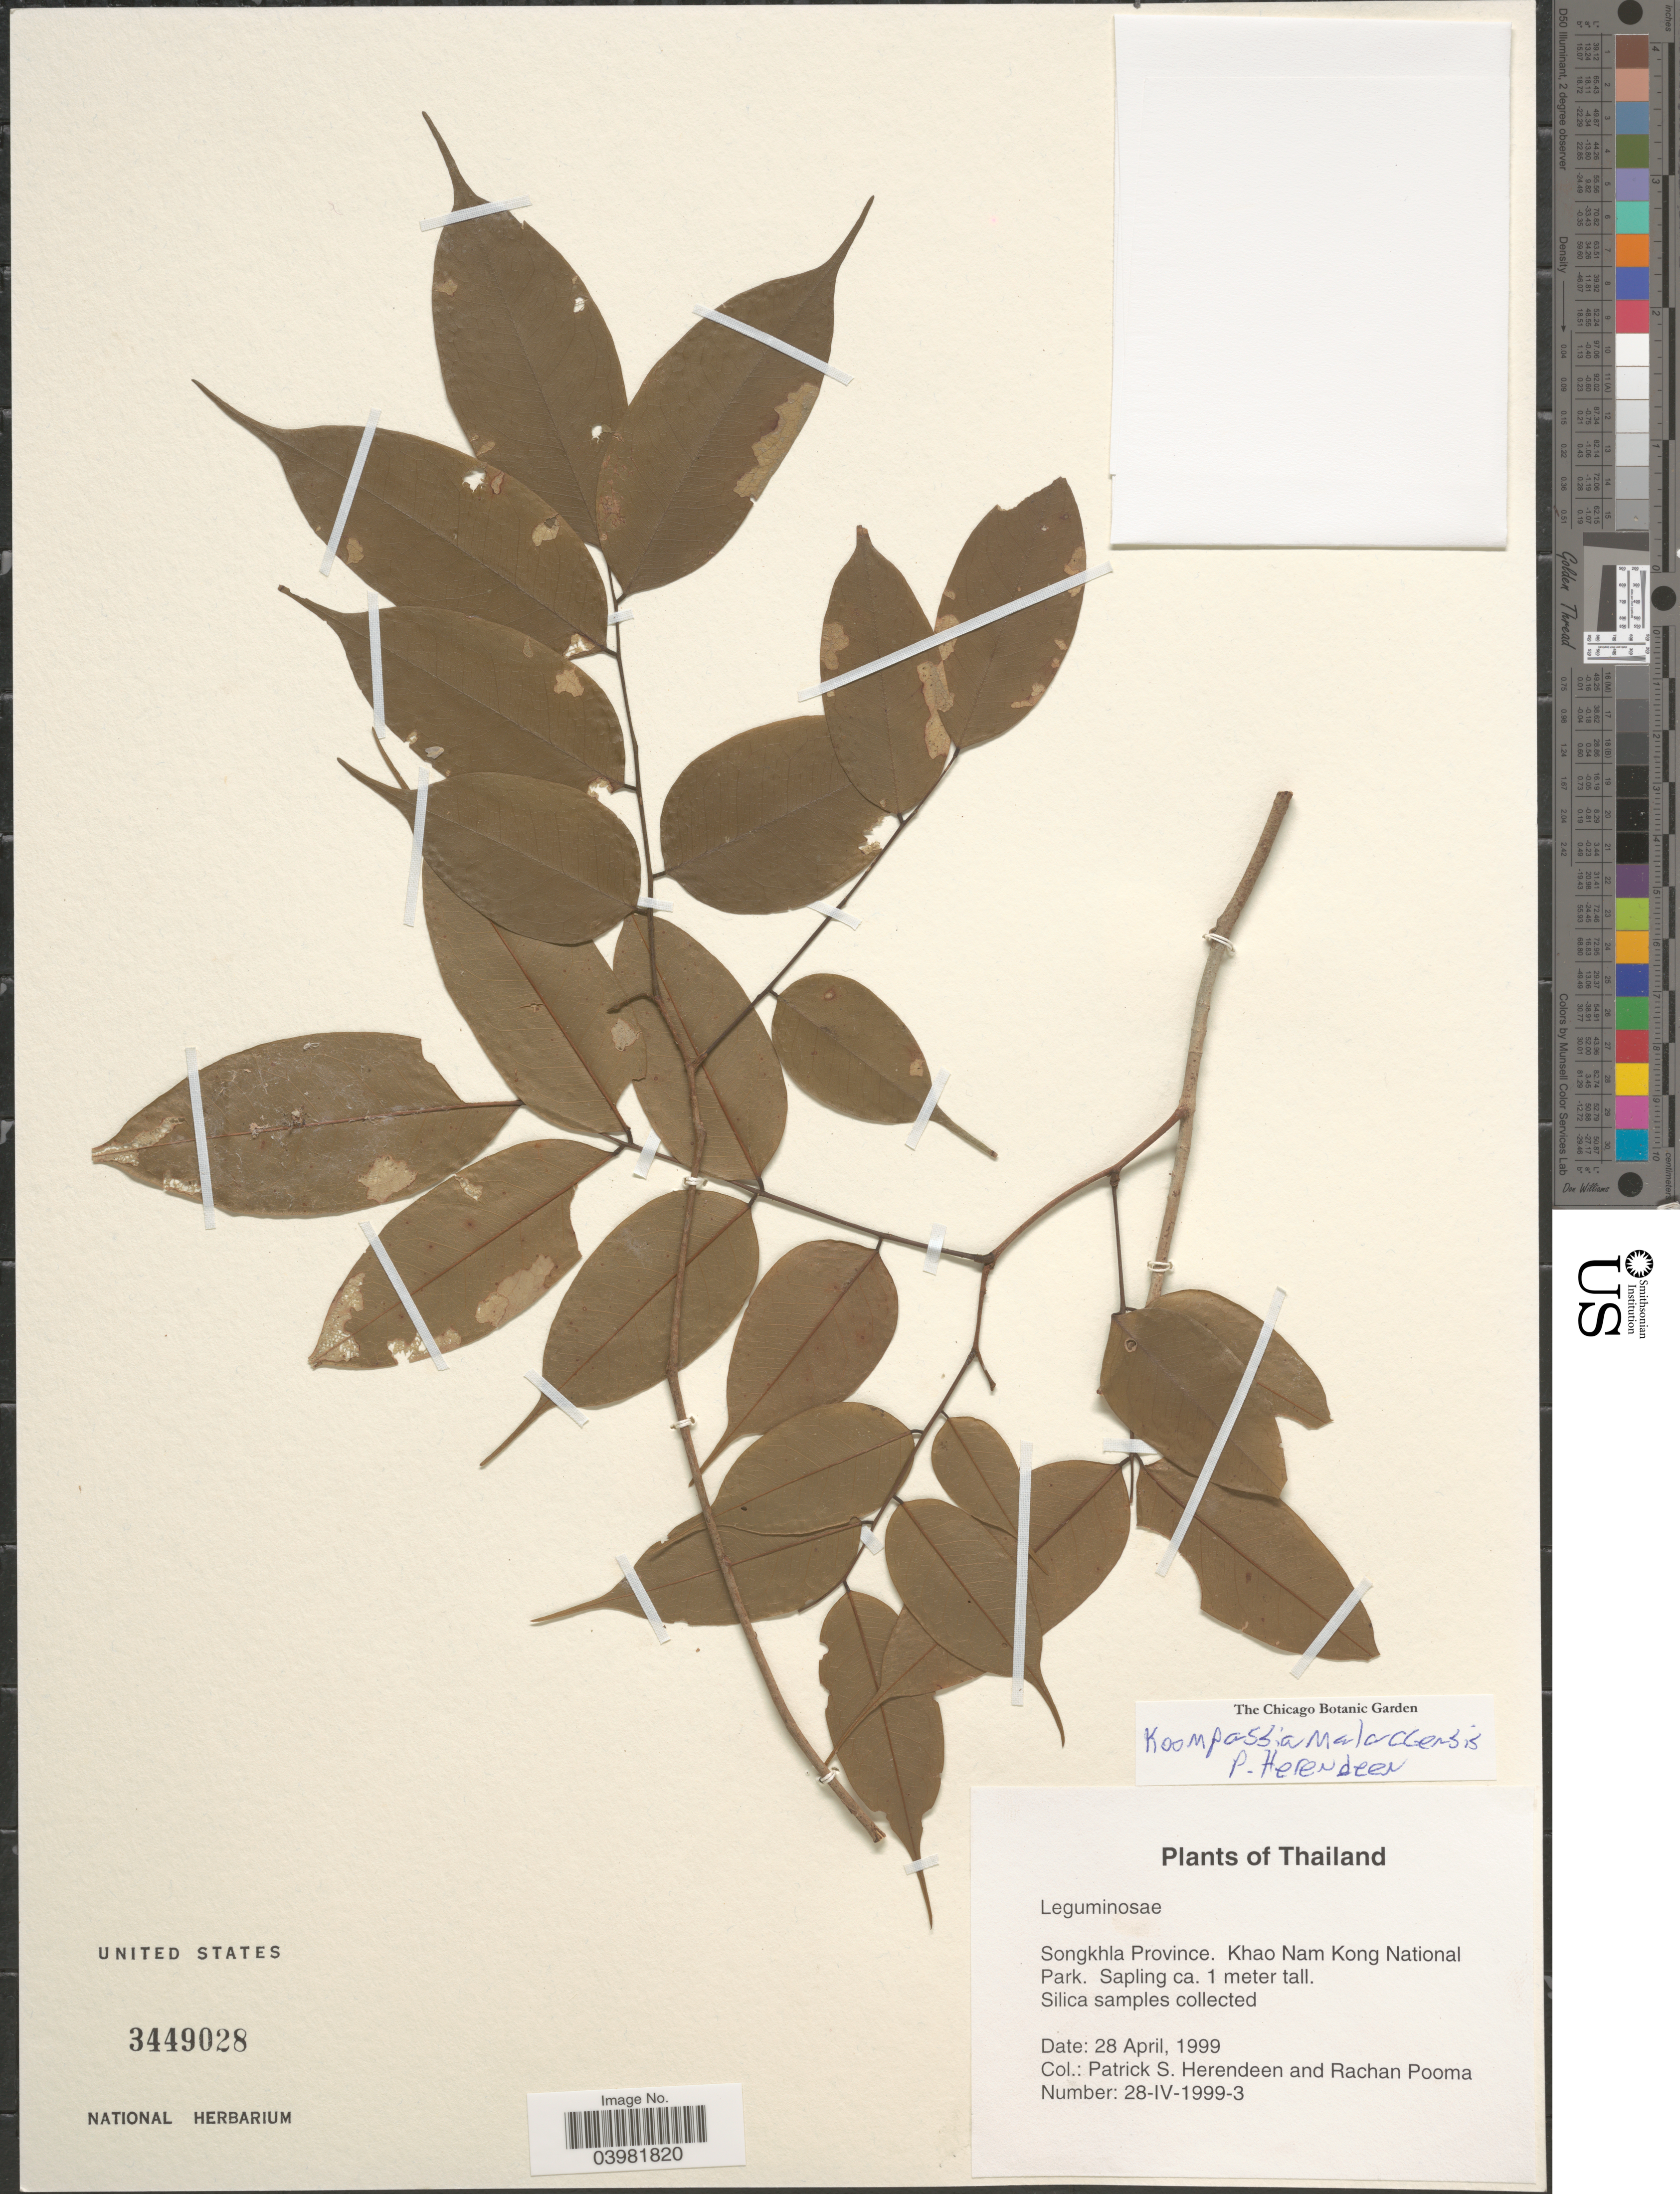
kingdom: Plantae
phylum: Tracheophyta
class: Magnoliopsida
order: Fabales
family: Fabaceae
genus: Koompassia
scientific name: Koompassia malaccensis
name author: Maingay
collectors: P. S. Herendeen & R. Pooma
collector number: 28-IV-1999-3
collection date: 1999-04-28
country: Thailand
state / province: Songkhla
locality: Khao Nam Kong National Park.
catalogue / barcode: US 3449028